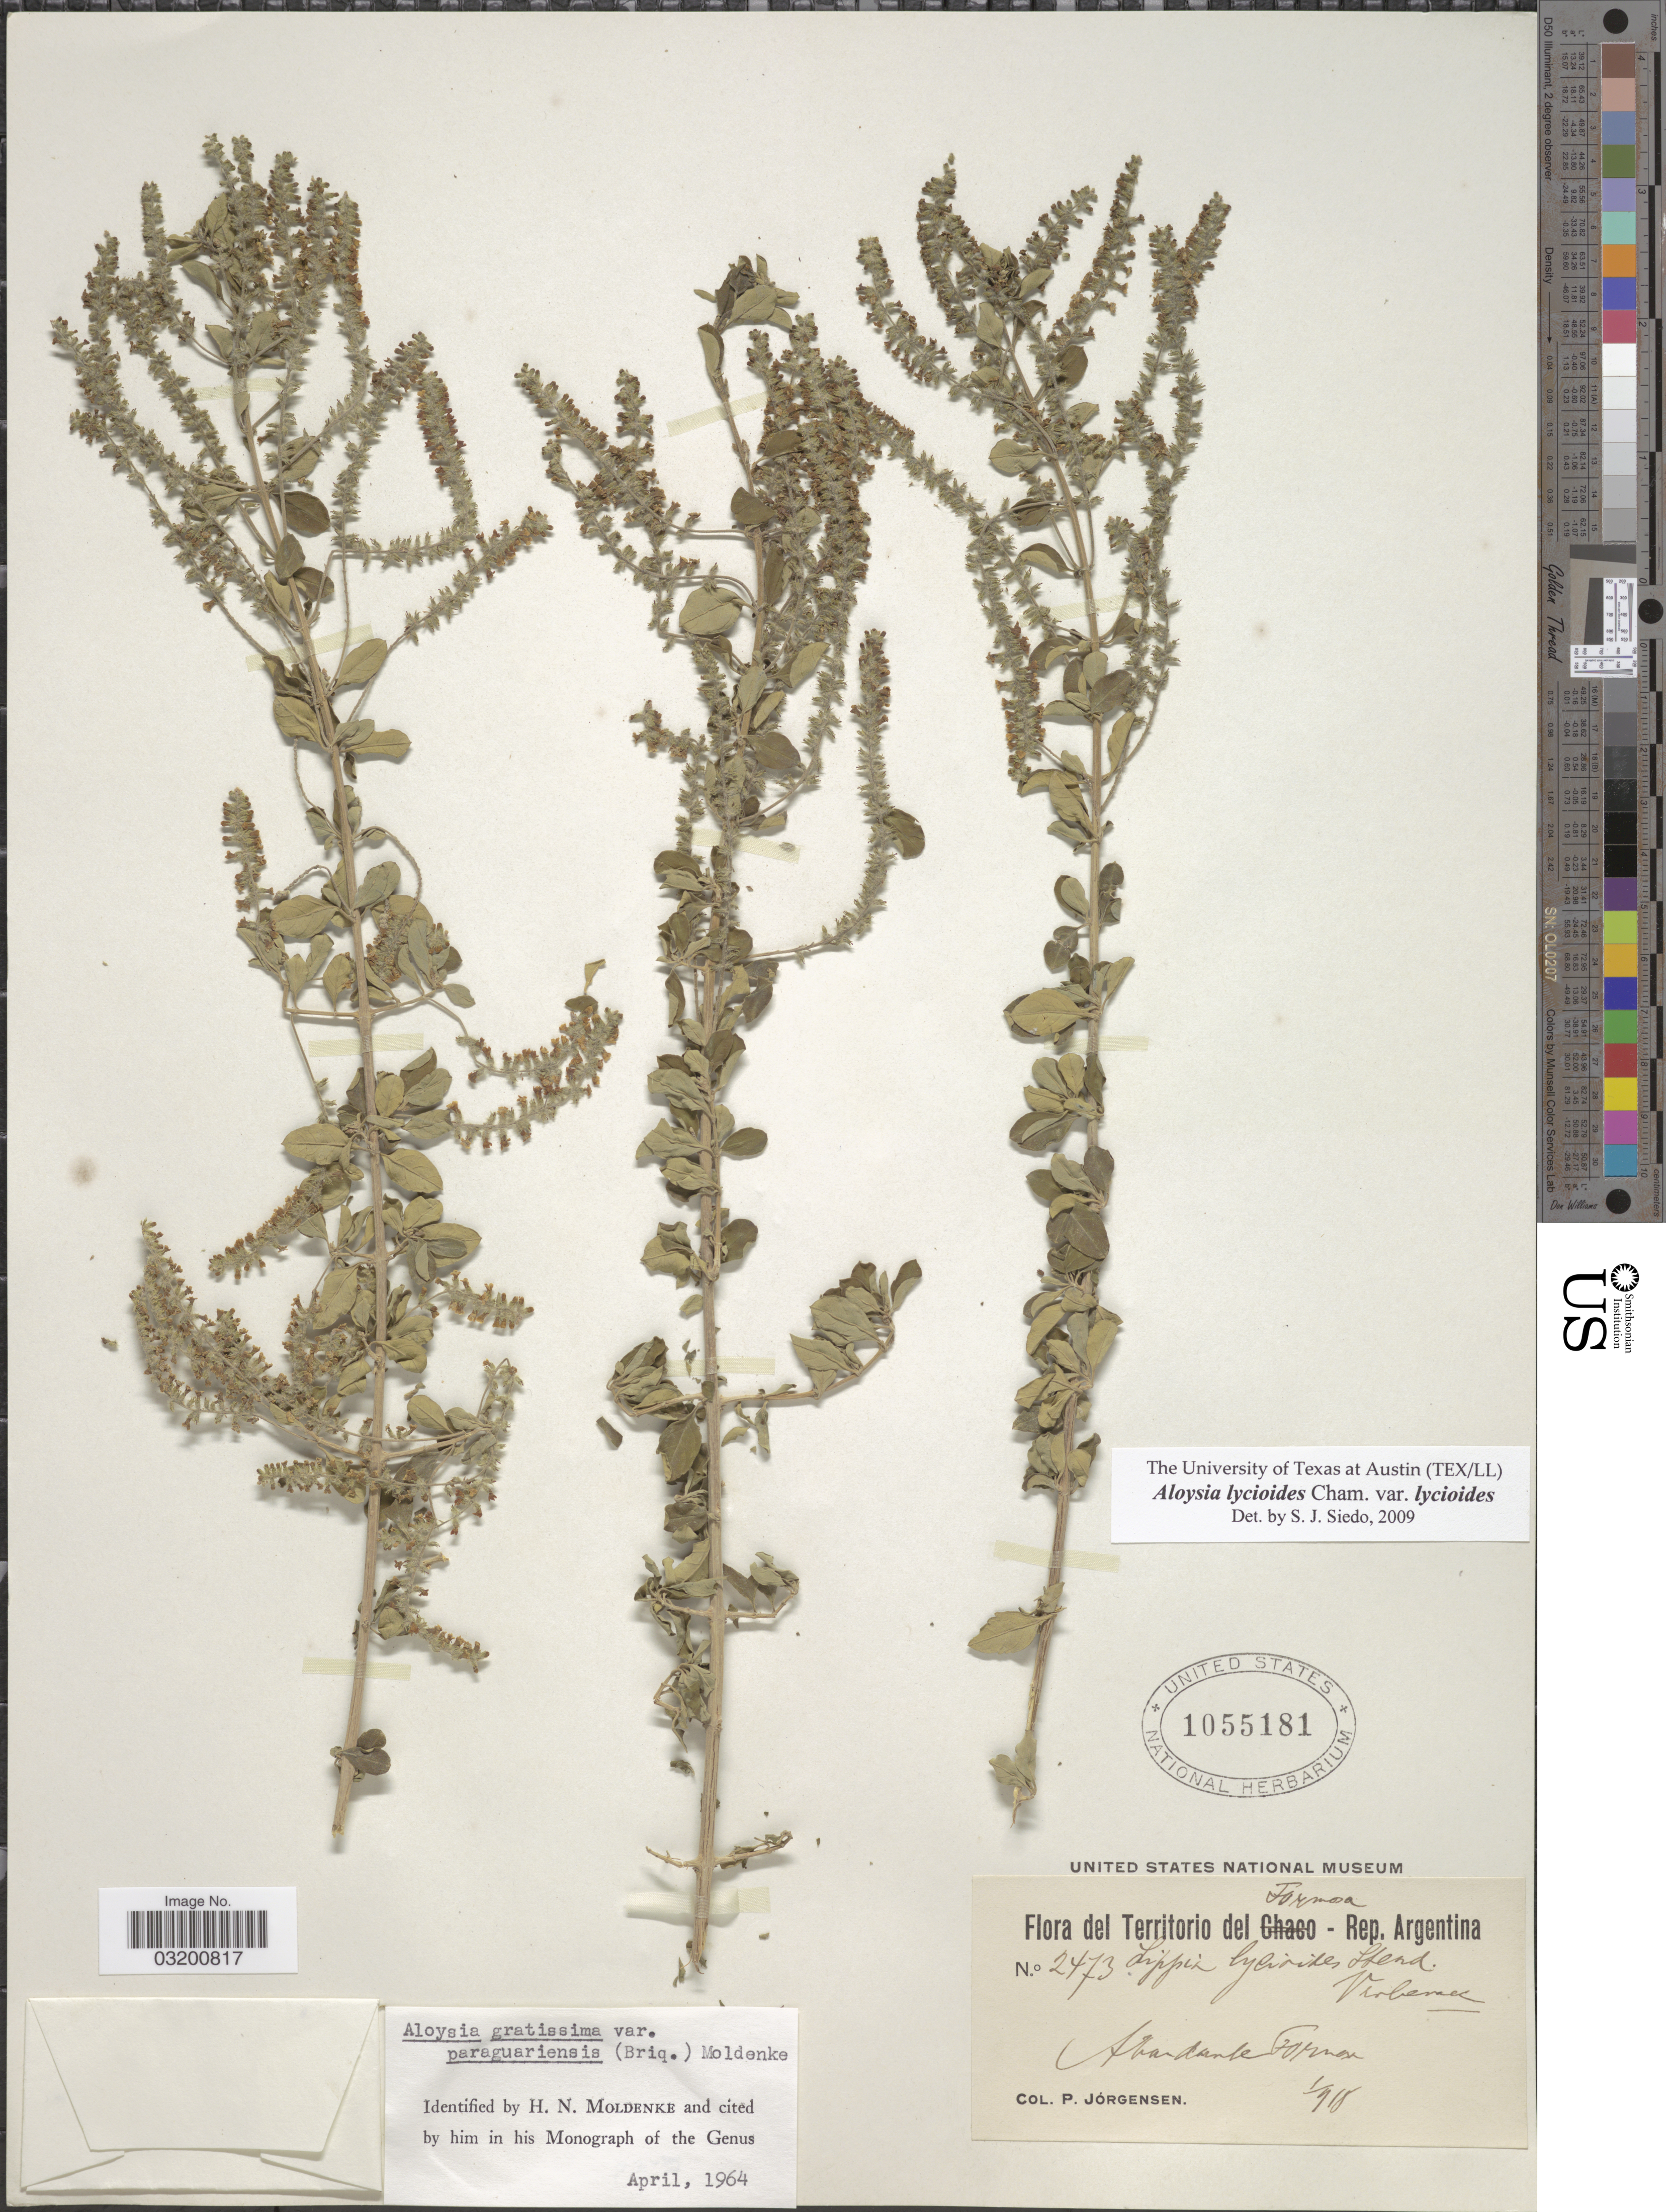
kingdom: Plantae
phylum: Tracheophyta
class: Magnoliopsida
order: Lamiales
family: Verbenaceae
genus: Aloysia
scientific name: Aloysia lycioides var. lycioides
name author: Cham.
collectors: P. Jörgensen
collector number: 2473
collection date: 1918-01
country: Argentina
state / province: Formosa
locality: Territorio del Formosa. Rep. Argentina. Abandante Formosa.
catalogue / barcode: US 1055181